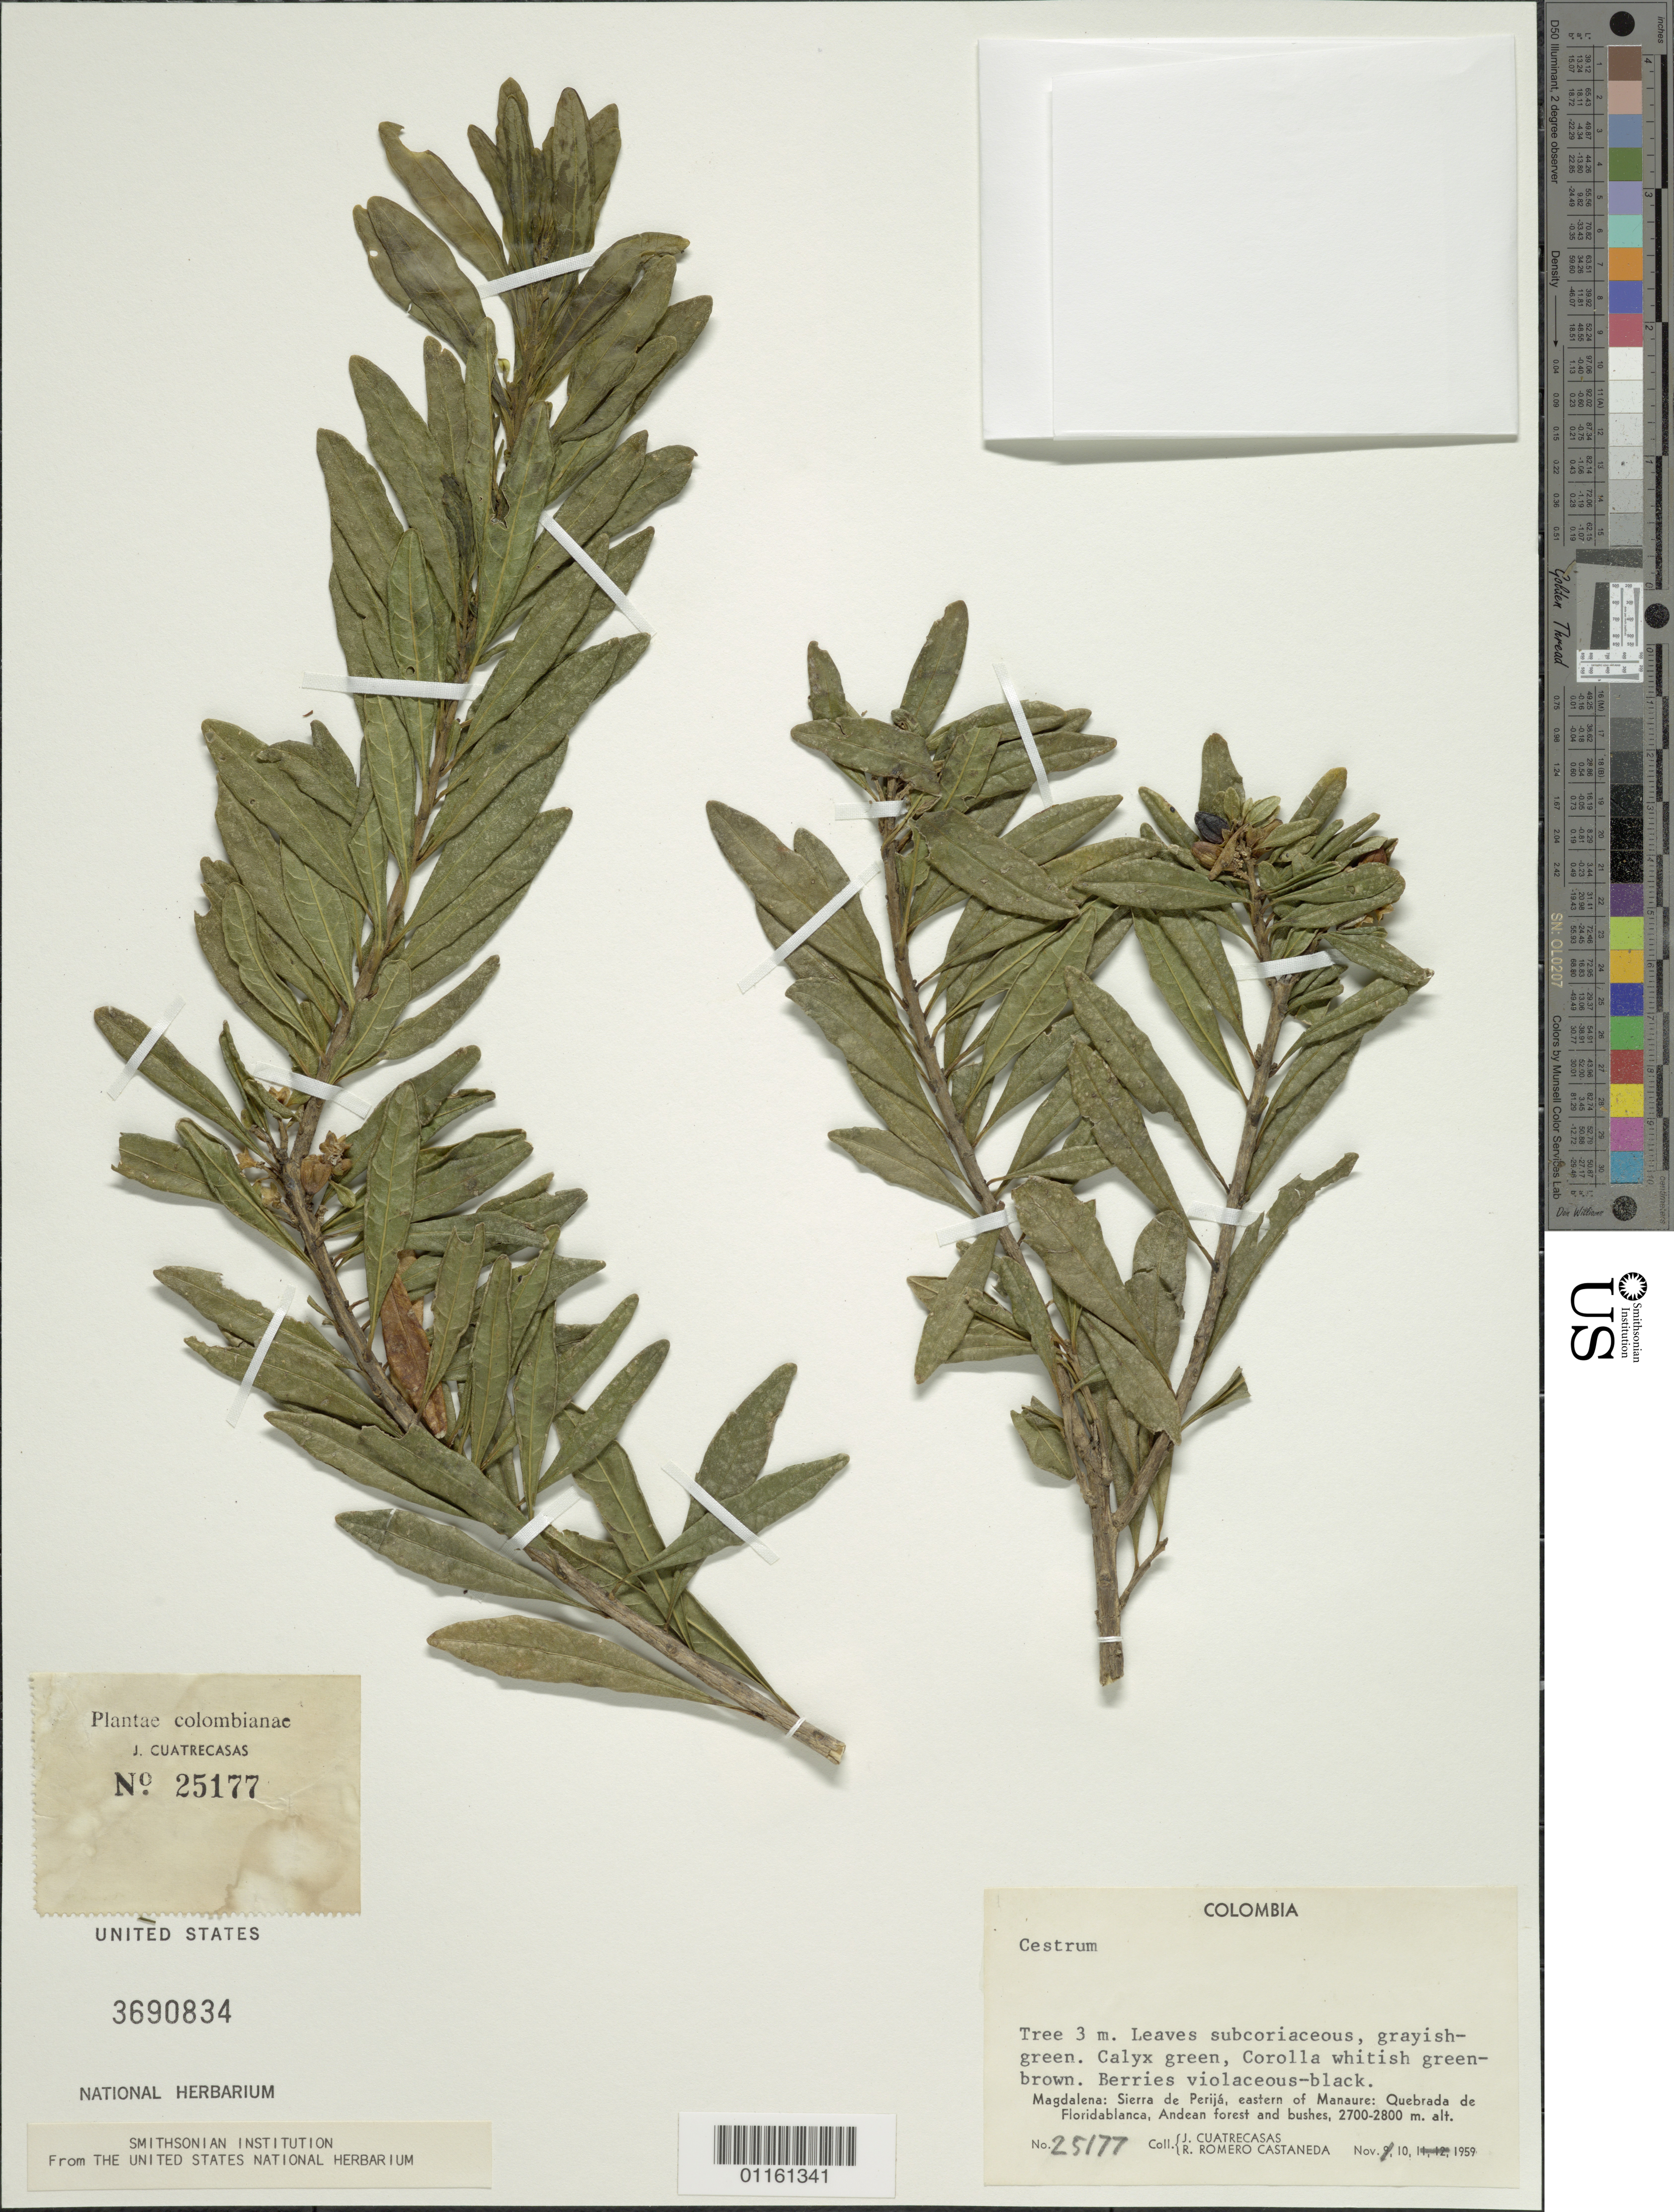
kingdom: Plantae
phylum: Tracheophyta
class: Magnoliopsida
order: Solanales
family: Solanaceae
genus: Cestrum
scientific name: Cestrum sp.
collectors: J. Cuatrecasas & R. Romero Castañeda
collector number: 25177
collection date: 1959-11-10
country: Colombia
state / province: Magdalena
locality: Sierra de Perija, eastern of Manaure: Quebrada de Floridablanca, Andean forest and bushes.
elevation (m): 2700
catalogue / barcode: US 3690834